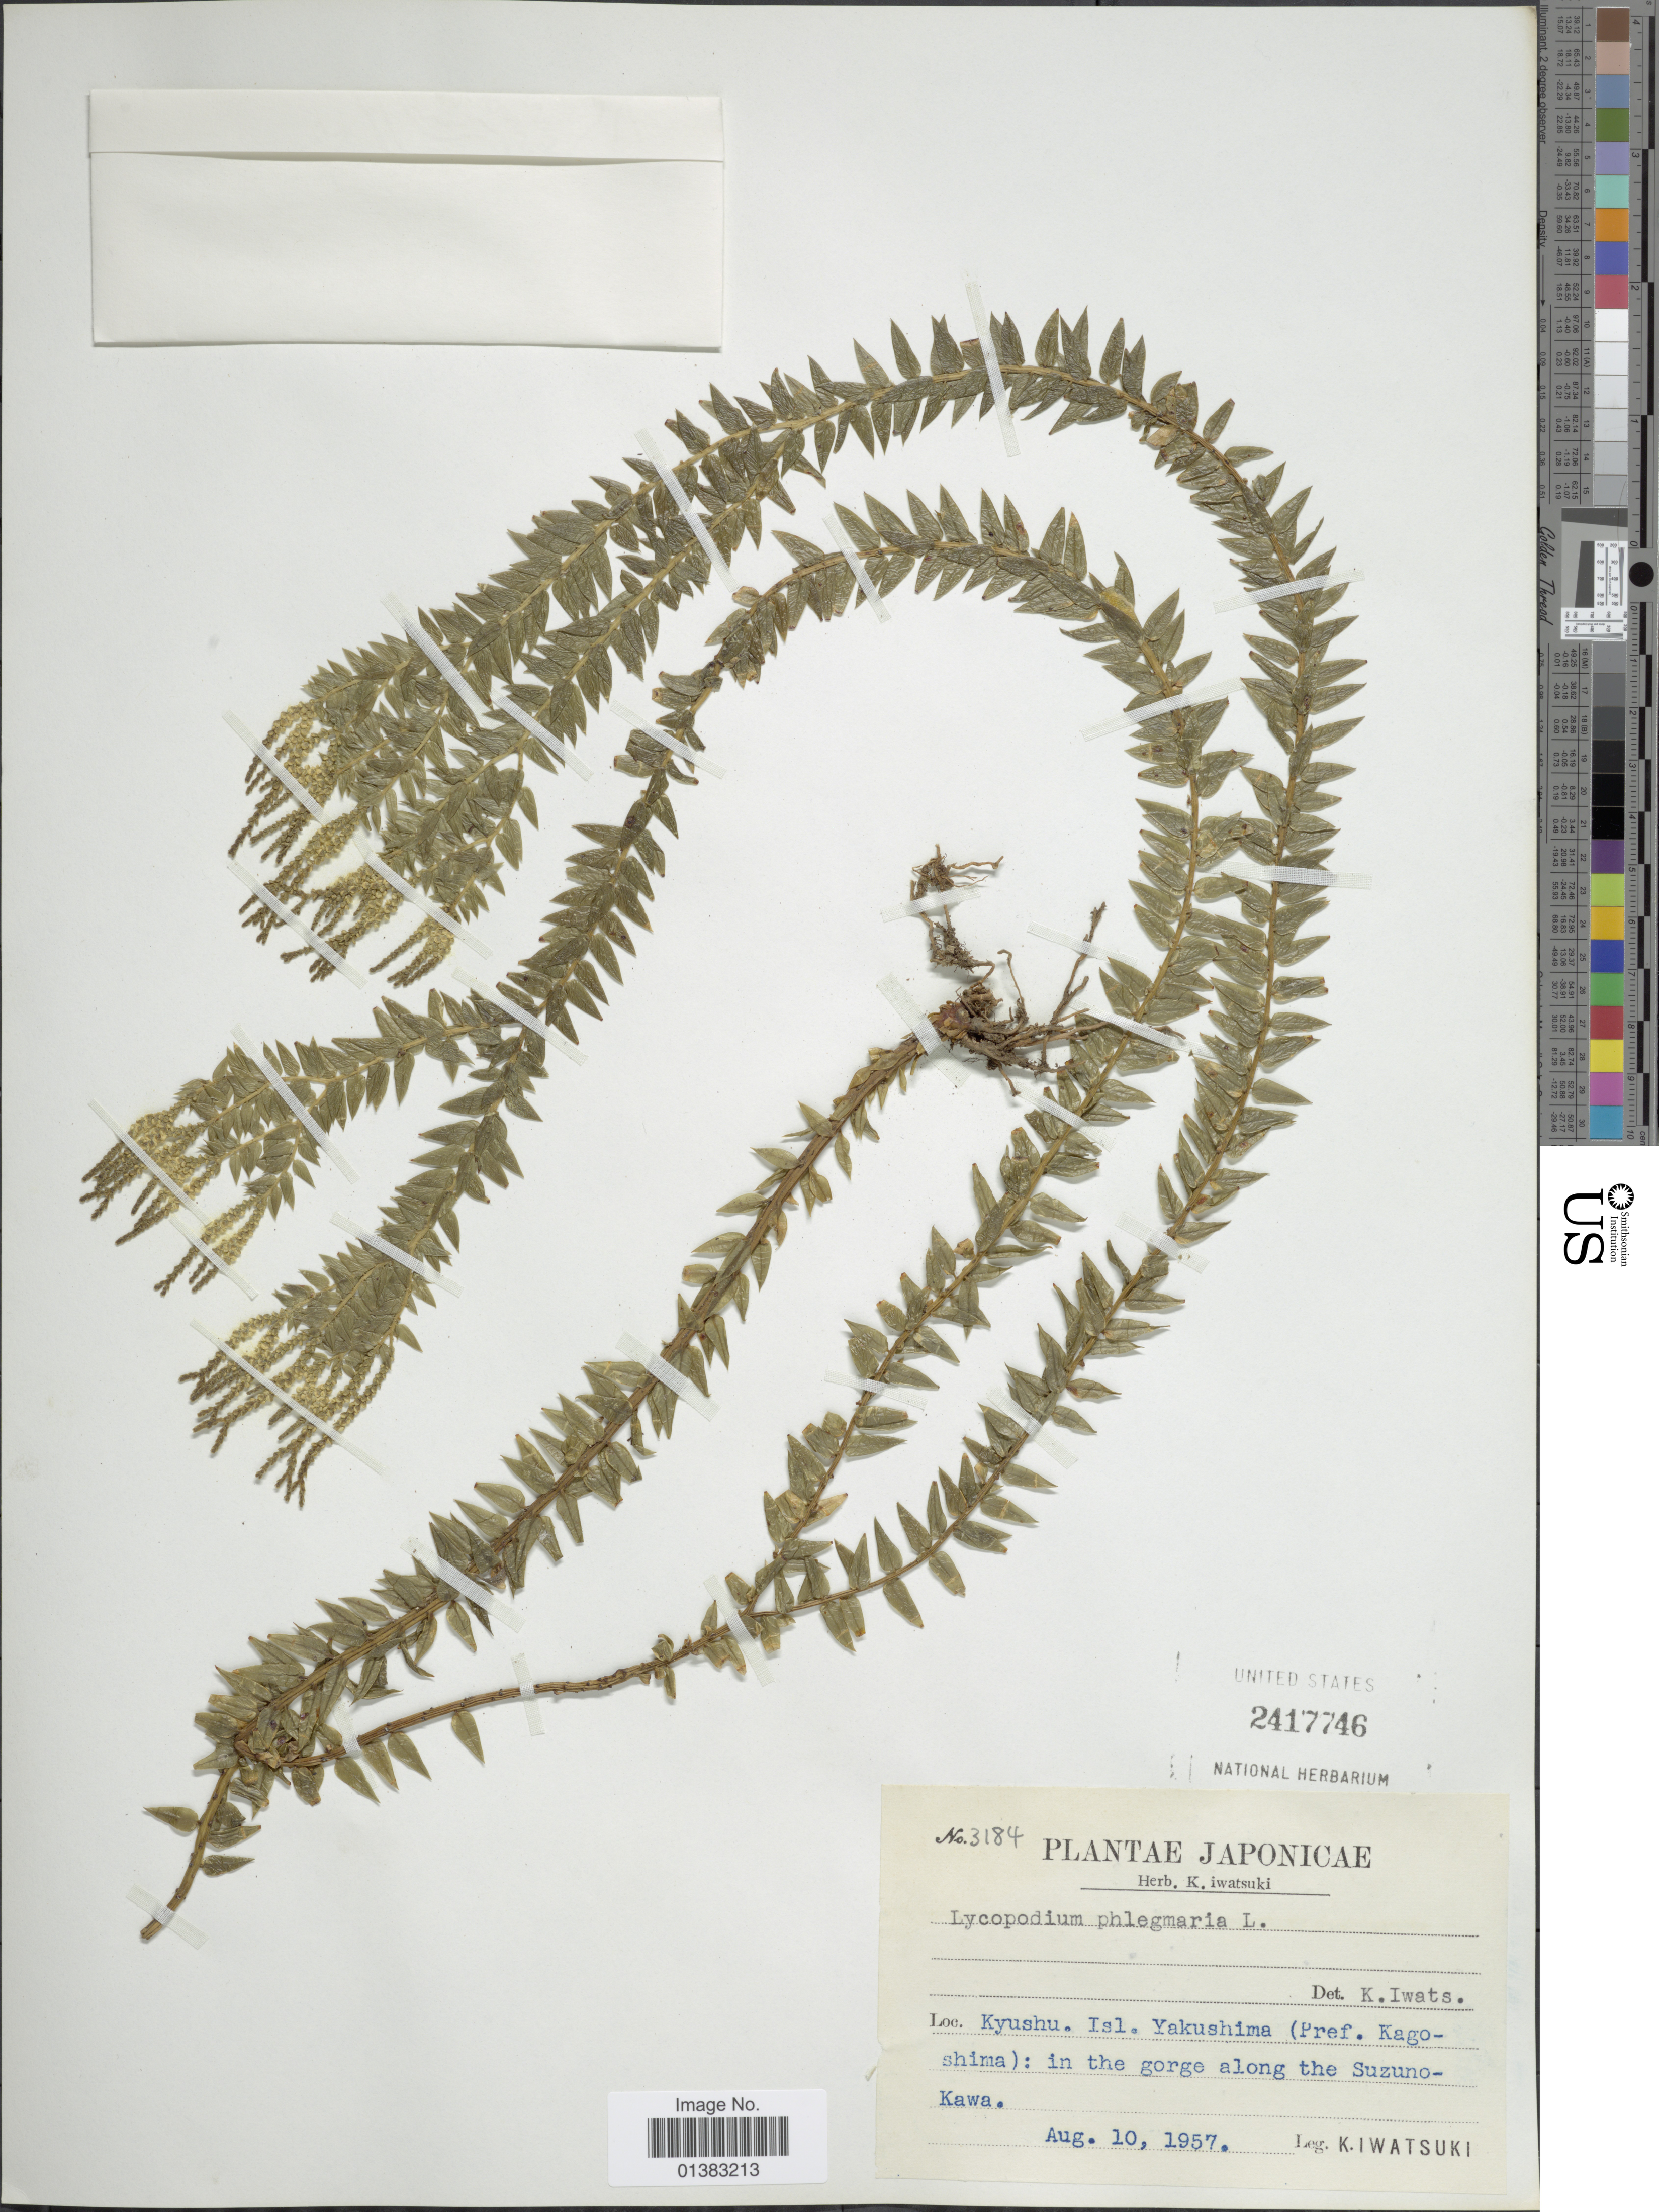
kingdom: Plantae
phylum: Tracheophyta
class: Lycopodiopsida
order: Lycopodiales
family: Lycopodiaceae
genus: Phlegmariurus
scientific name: Phlegmariurus phlegmaria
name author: (L.) Holub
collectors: K. Iwatsuki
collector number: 3184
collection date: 1957-08-10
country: Japan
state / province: Kagosima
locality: Kyushu. Isl. Yakushima: in the gorge along the Suzuno-Kawa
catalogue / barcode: US 2417746